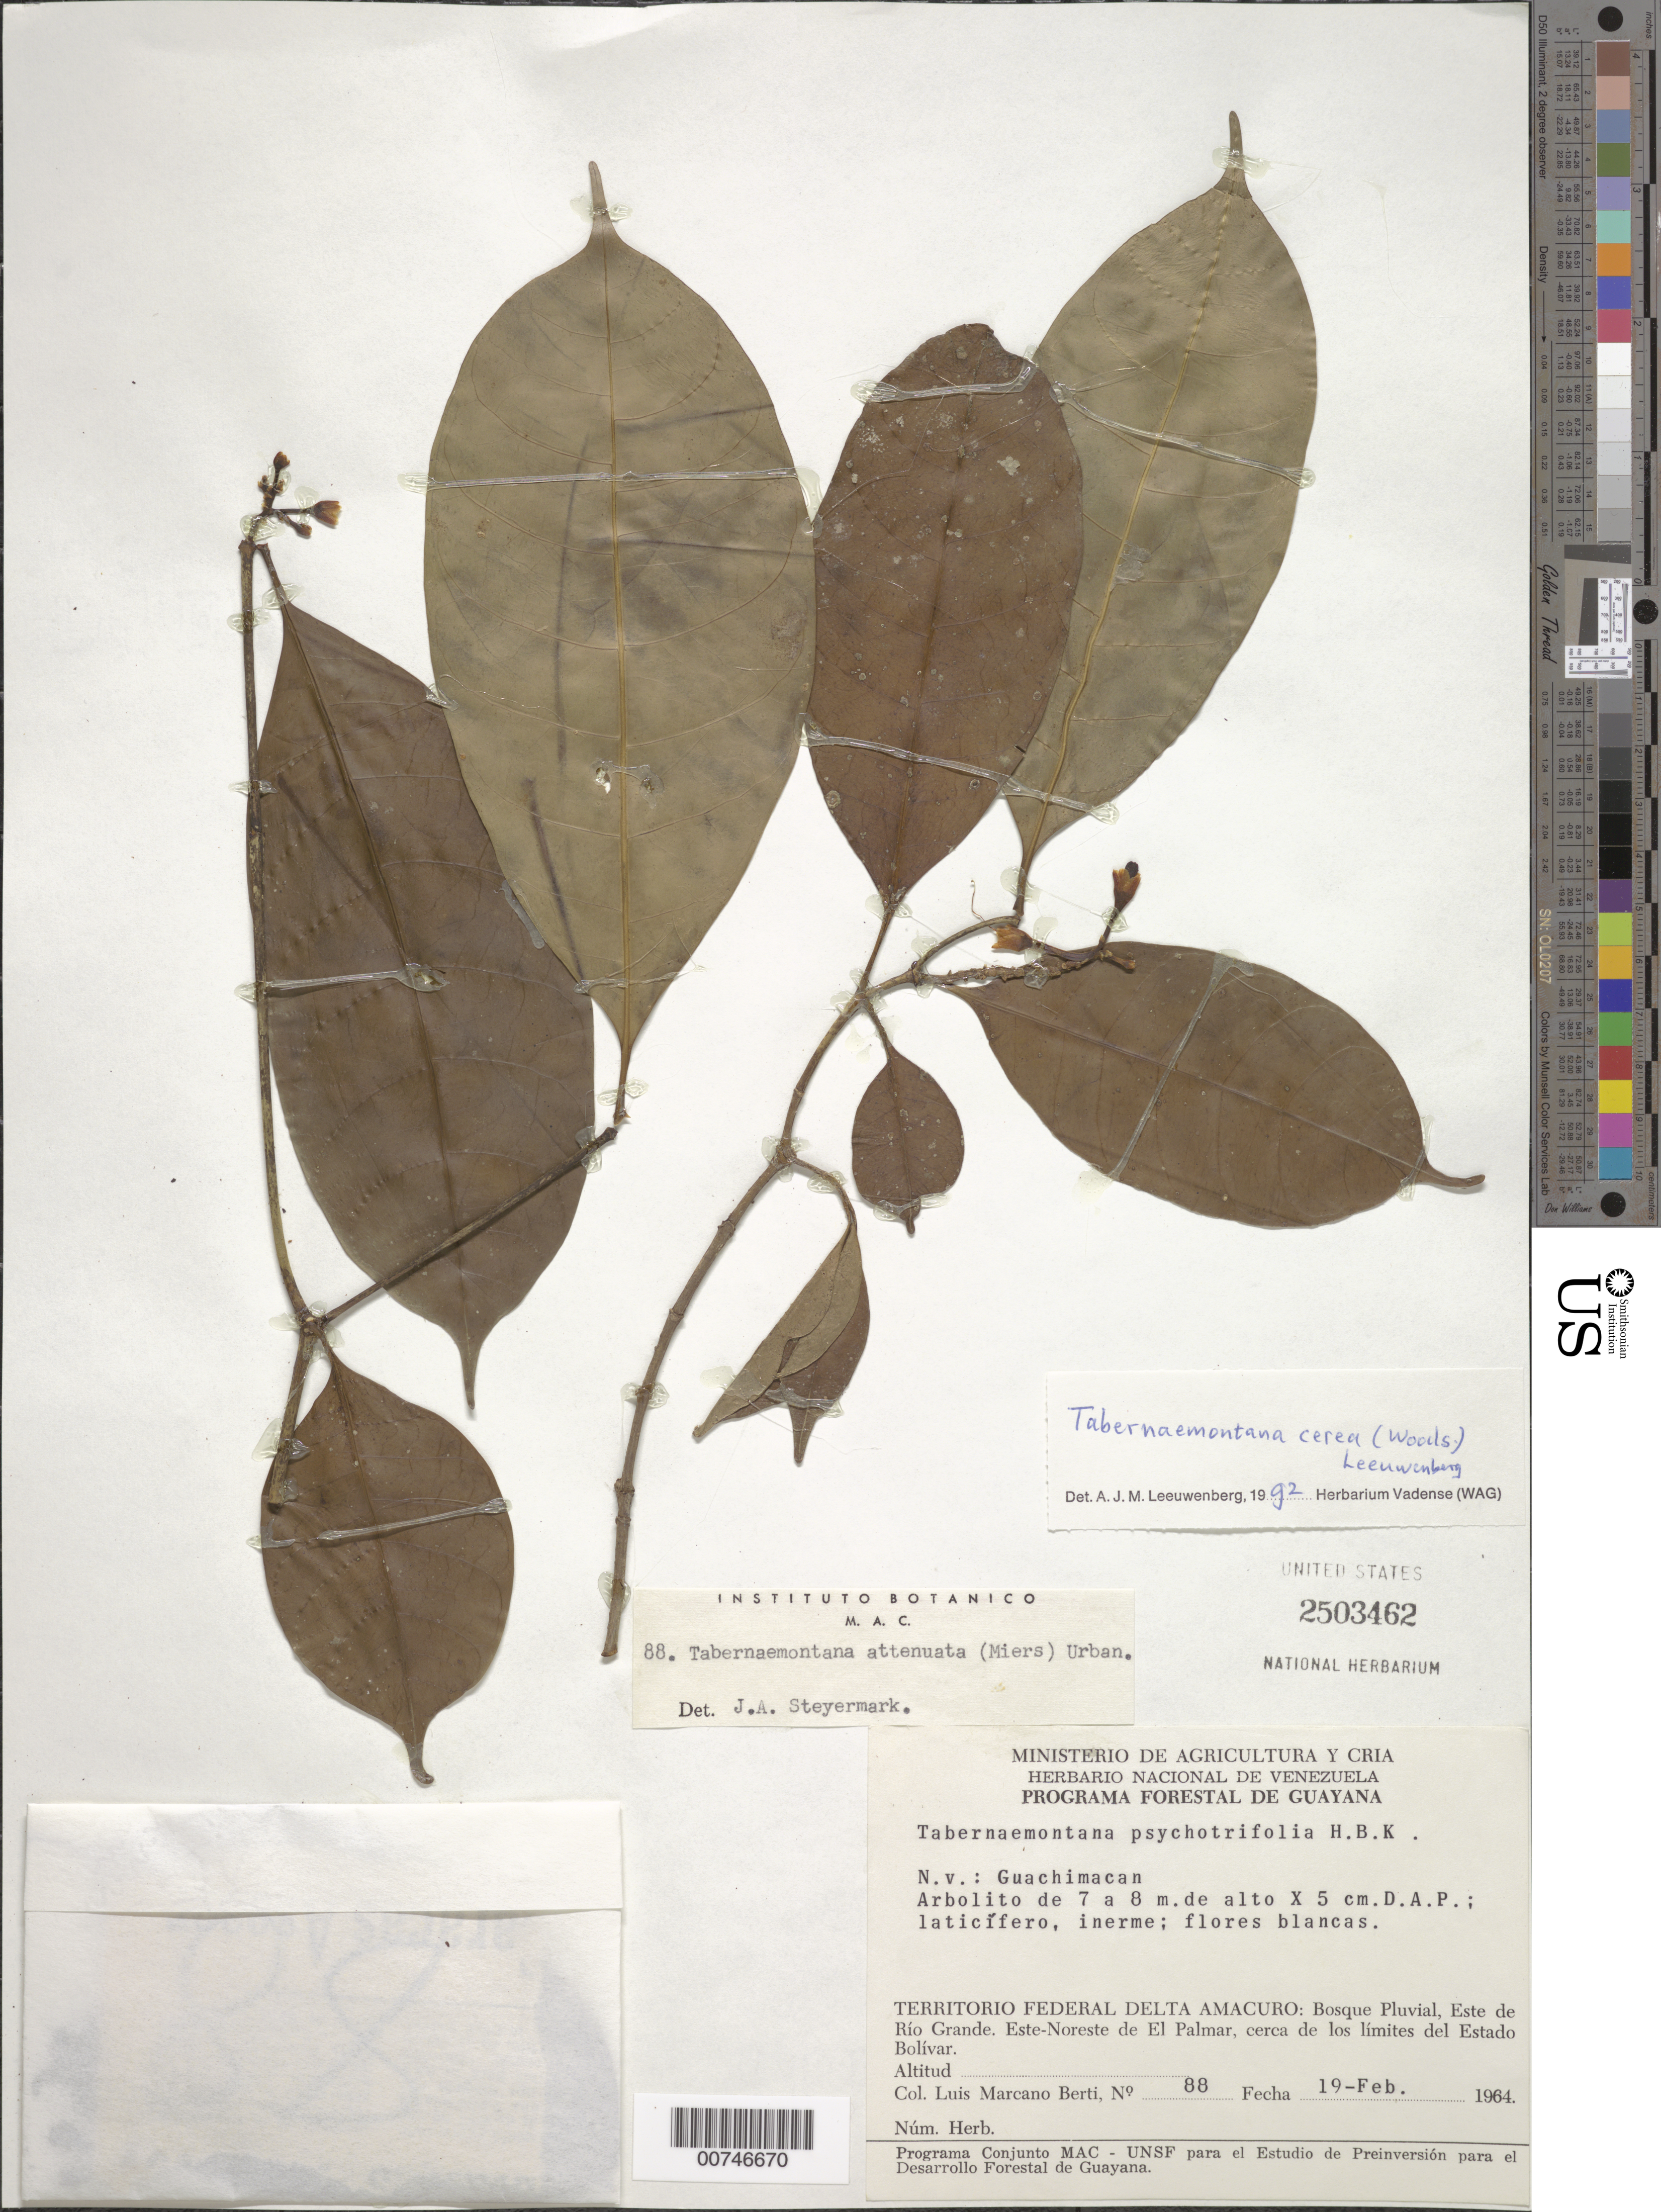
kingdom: Plantae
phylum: Tracheophyta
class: Magnoliopsida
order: Gentianales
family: Apocynaceae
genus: Tabernaemontana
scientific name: Tabernaemontana cerea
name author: (Woodson) Leewenberg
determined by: Leeuwenberg, A. J. M.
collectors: L. Marcano-Berti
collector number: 88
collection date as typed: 19-Feb-64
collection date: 1964-02-19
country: Venezuela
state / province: Delta Amacuro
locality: Este de Río Grande, ENE de El Palmar, cerca de los limites del Estado Bolívar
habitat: Bosque pluvial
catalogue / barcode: US 2503462